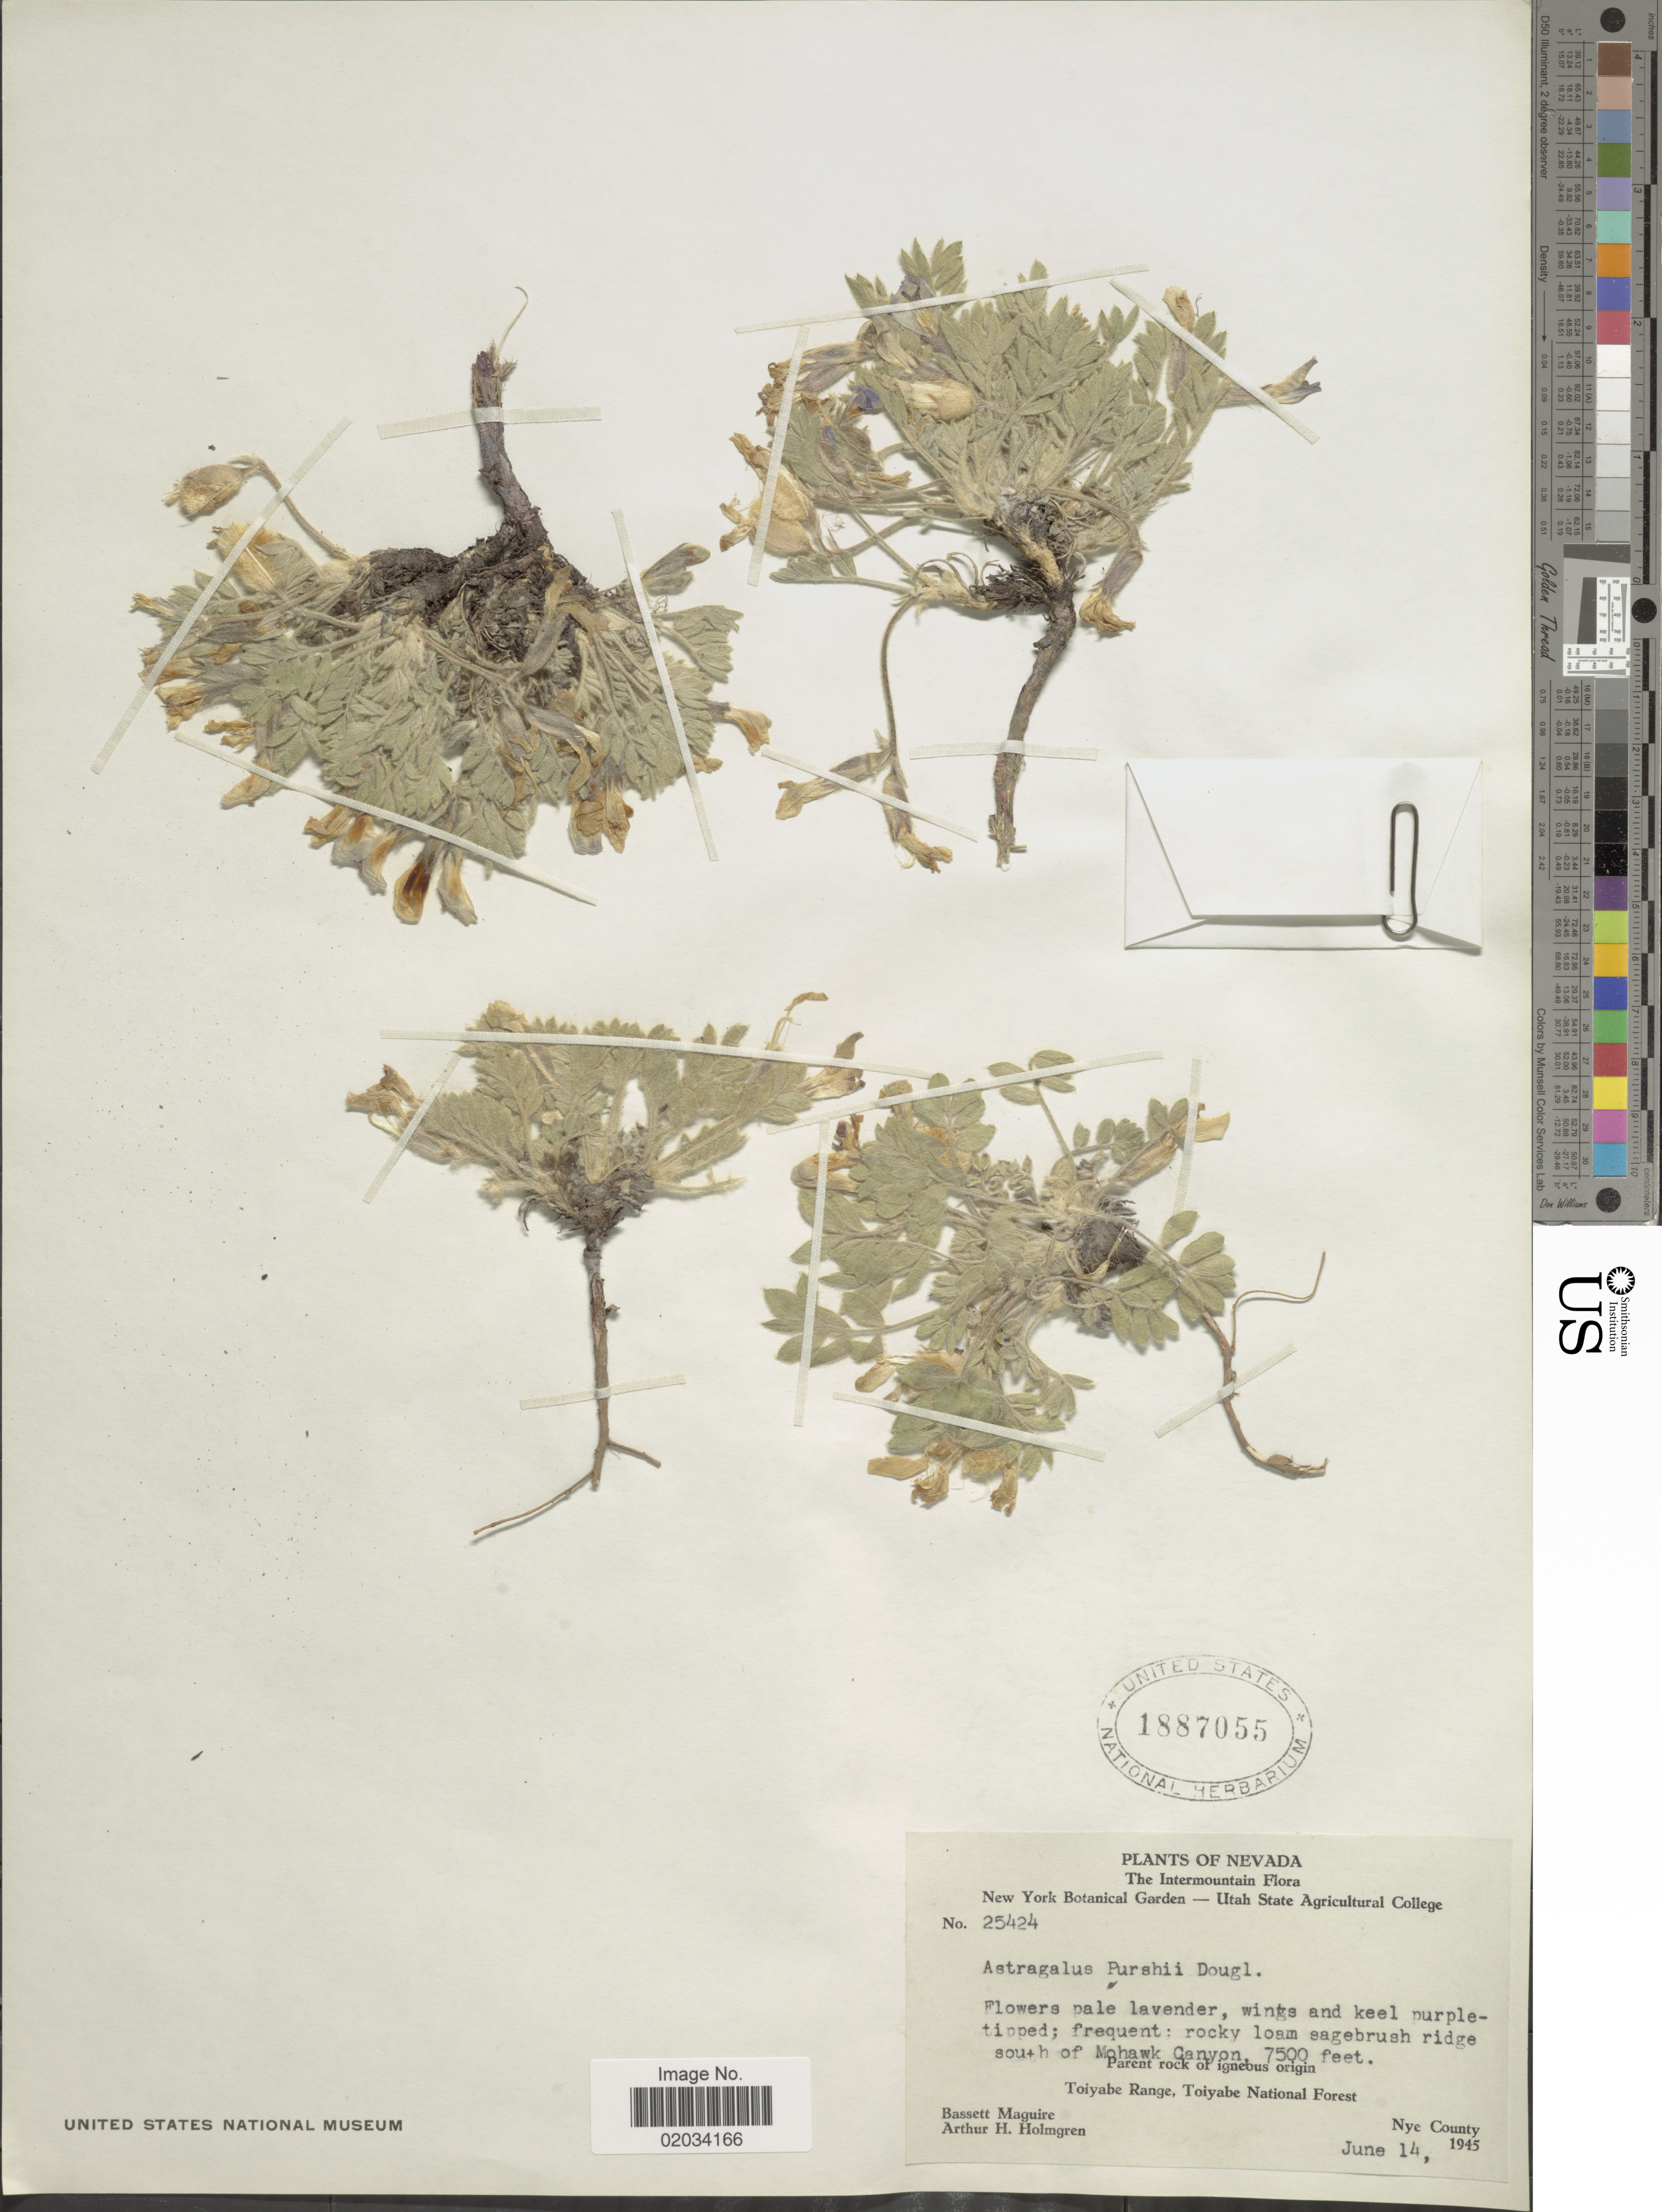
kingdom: Plantae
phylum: Tracheophyta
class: Magnoliopsida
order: Fabales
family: Fabaceae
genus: Astragalus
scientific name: Astragalus purshii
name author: Douglas ex Hook.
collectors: B. Maguire & A. H. Holmgren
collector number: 25424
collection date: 1945-06-14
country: United States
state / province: Nevada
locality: The Intermountain, Southo of Mohawk Canyon, Toiyabe Range, Toiyabe National Forest, Nye County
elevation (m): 2286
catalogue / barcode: US 1887055